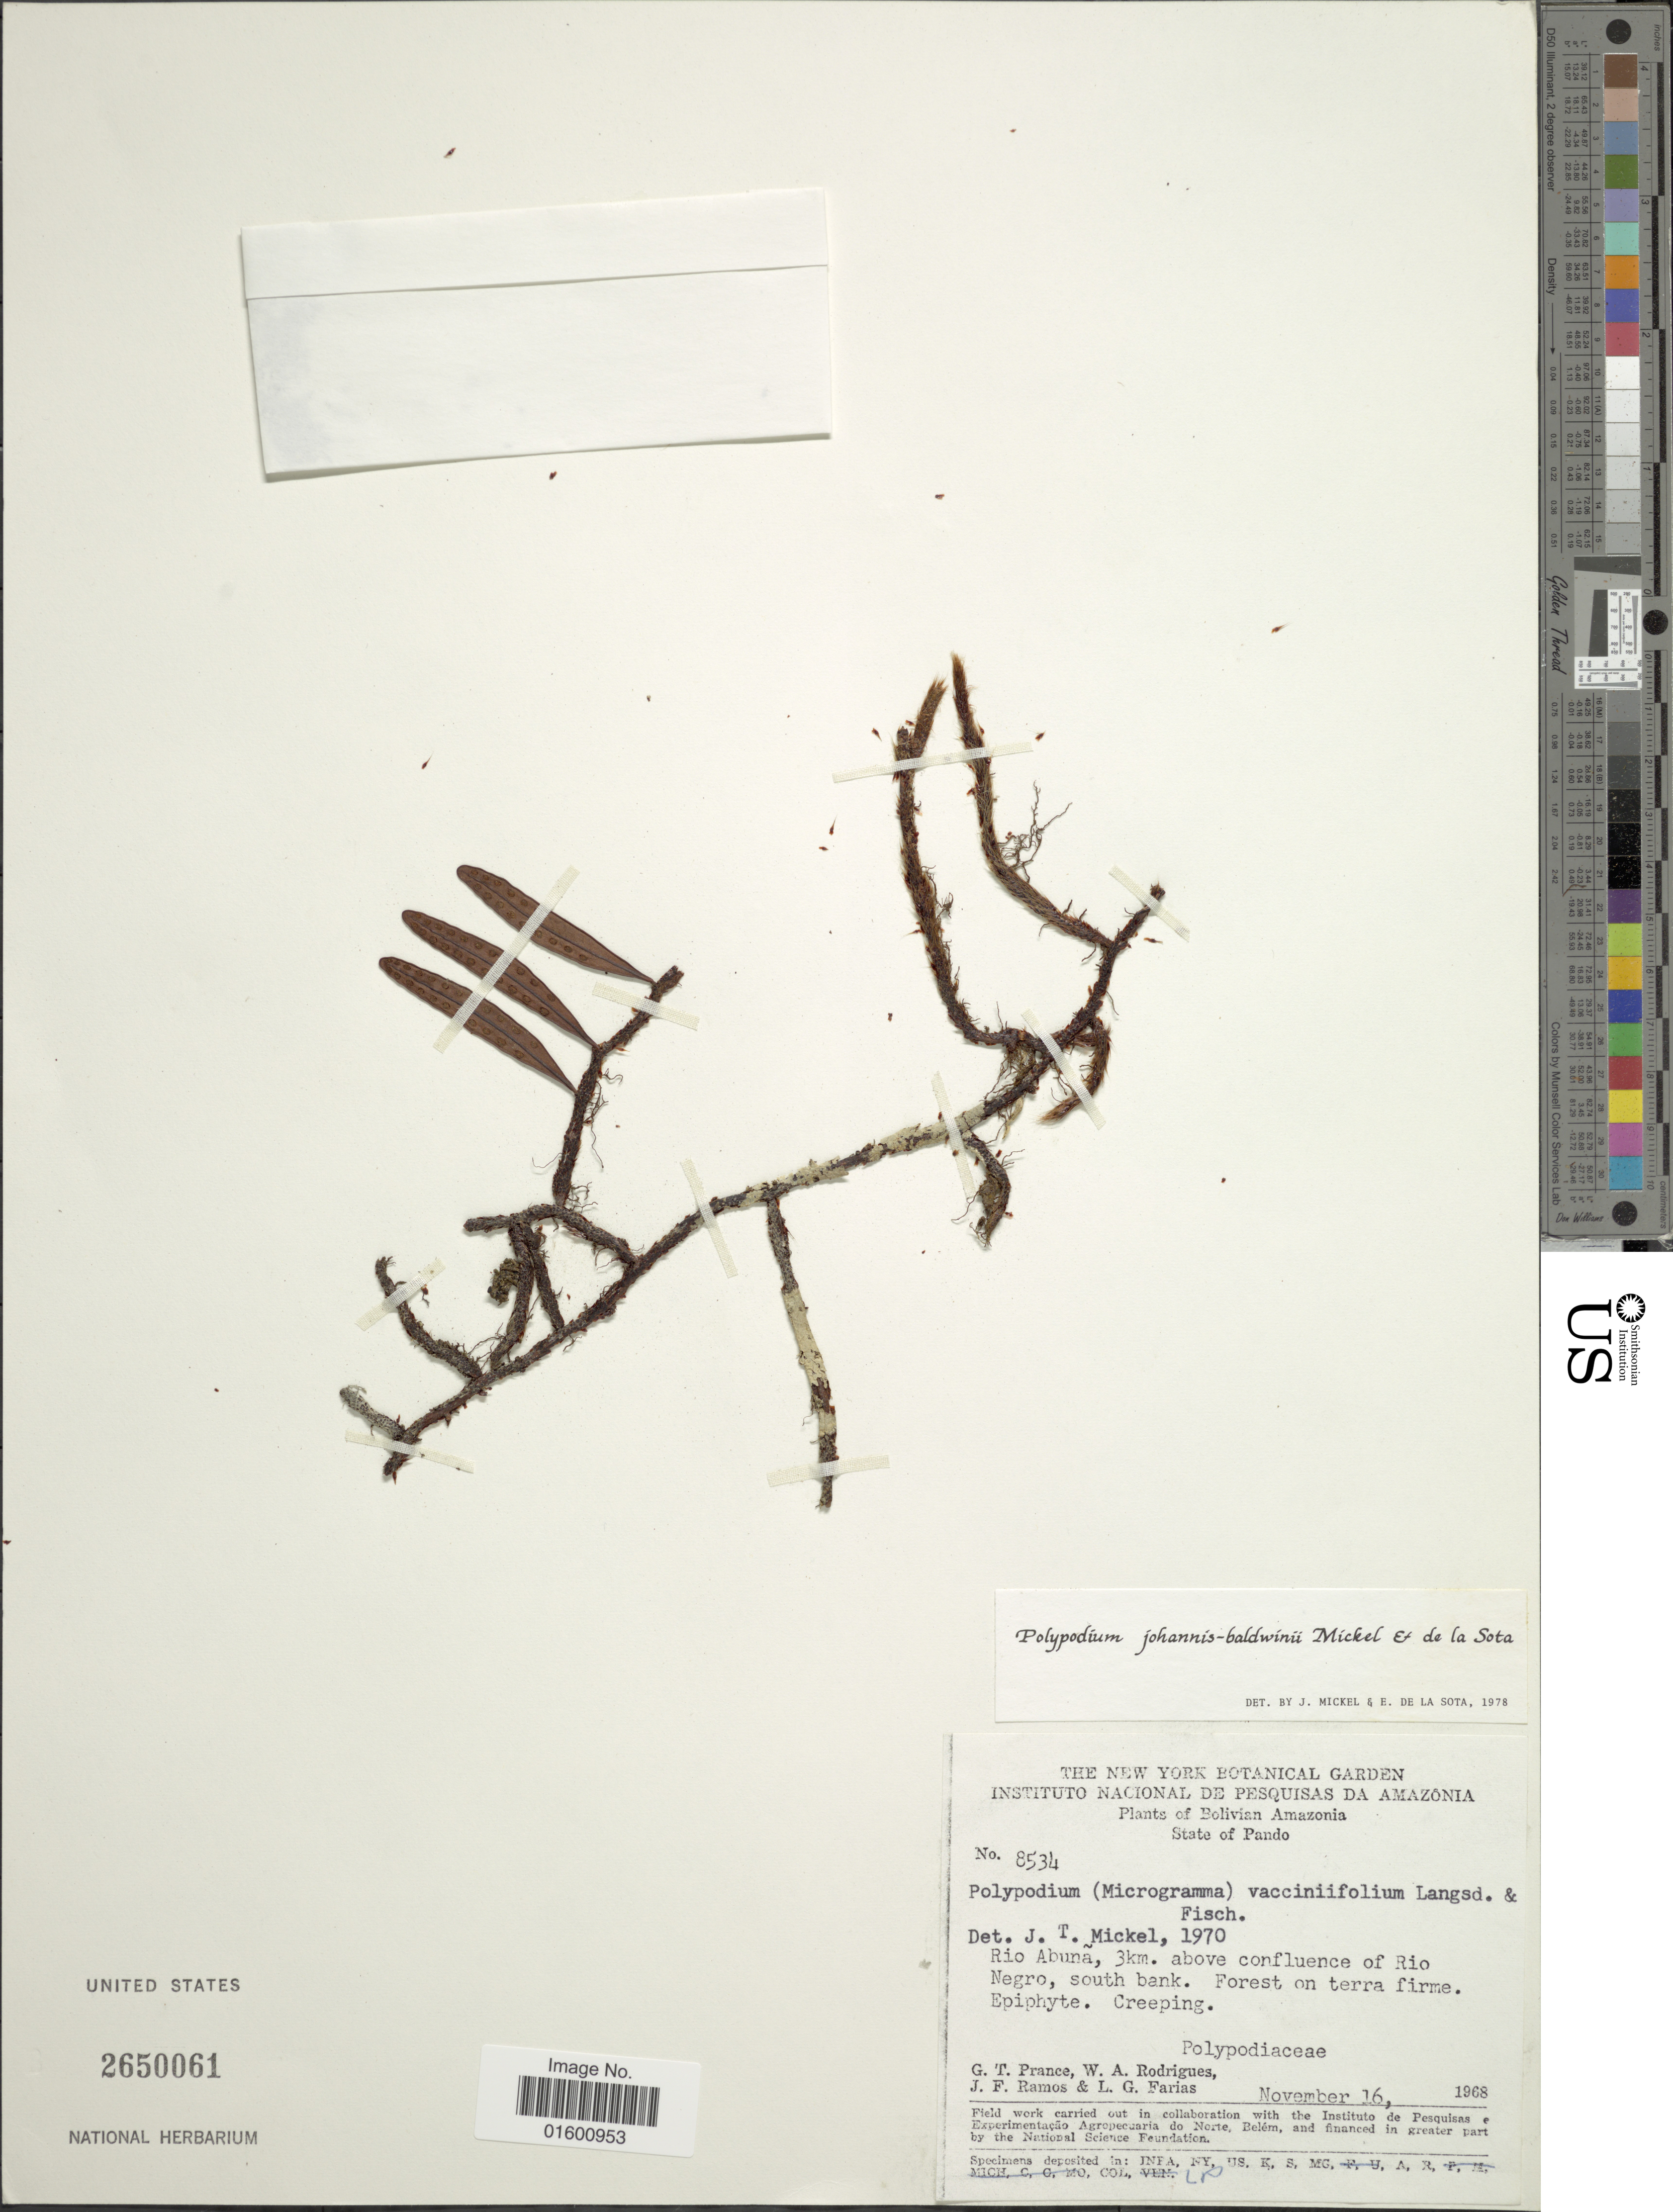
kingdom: Plantae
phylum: Tracheophyta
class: Polypodiopsida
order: Polypodiales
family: Polypodiaceae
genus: Microgramma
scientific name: Microgramma baldwinii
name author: Brade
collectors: G. T. Prance, W. A. Rodrigues, J. F. Ramos & L. G. Farias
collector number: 8534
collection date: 1968-11-16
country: Bolivia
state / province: Pando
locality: Bolivian Amazonia, Rio Abuna, 3 km. above confluence of Rio Negro, south bank. Forest on terra firme. Epiphyte. Creeping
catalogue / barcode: US 2650061